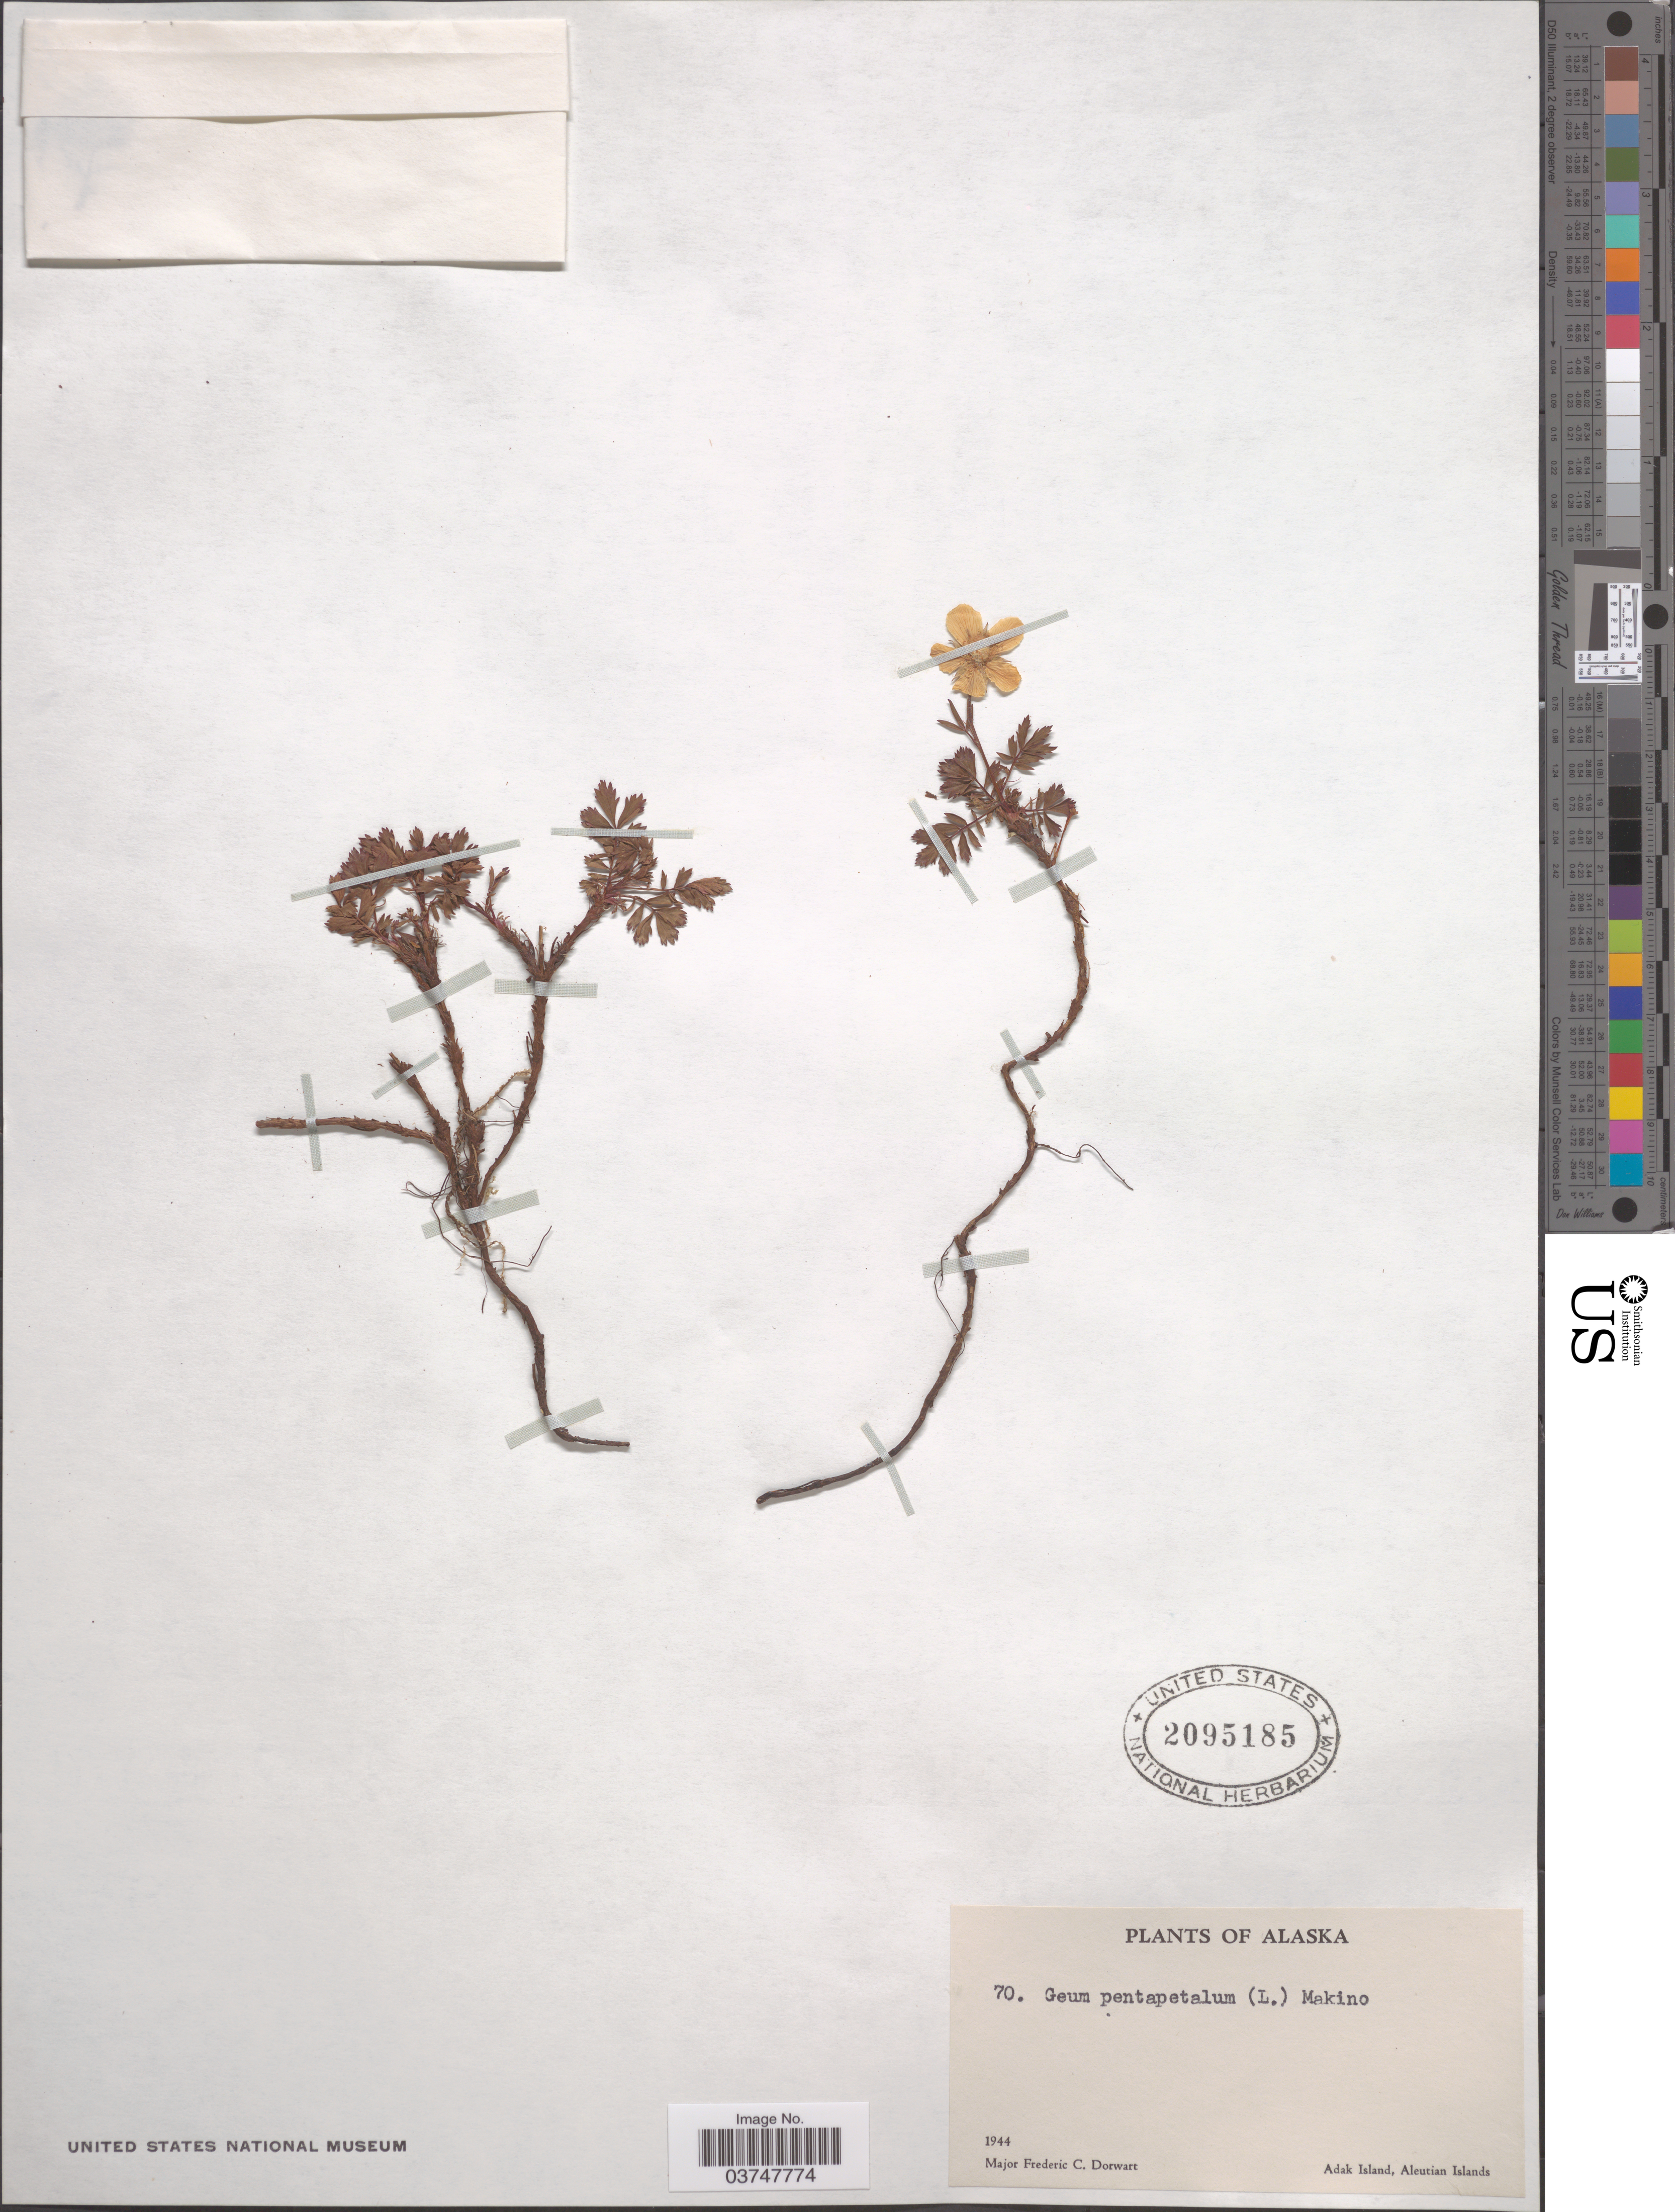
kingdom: Plantae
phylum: Tracheophyta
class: Magnoliopsida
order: Rosales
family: Rosaceae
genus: Geum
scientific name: Geum pentapetalum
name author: (L.) Makino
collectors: F. Dorwart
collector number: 70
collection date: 1944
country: United States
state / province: Alaska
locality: Adak Island, Aleutian Island.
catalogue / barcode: US 2095185